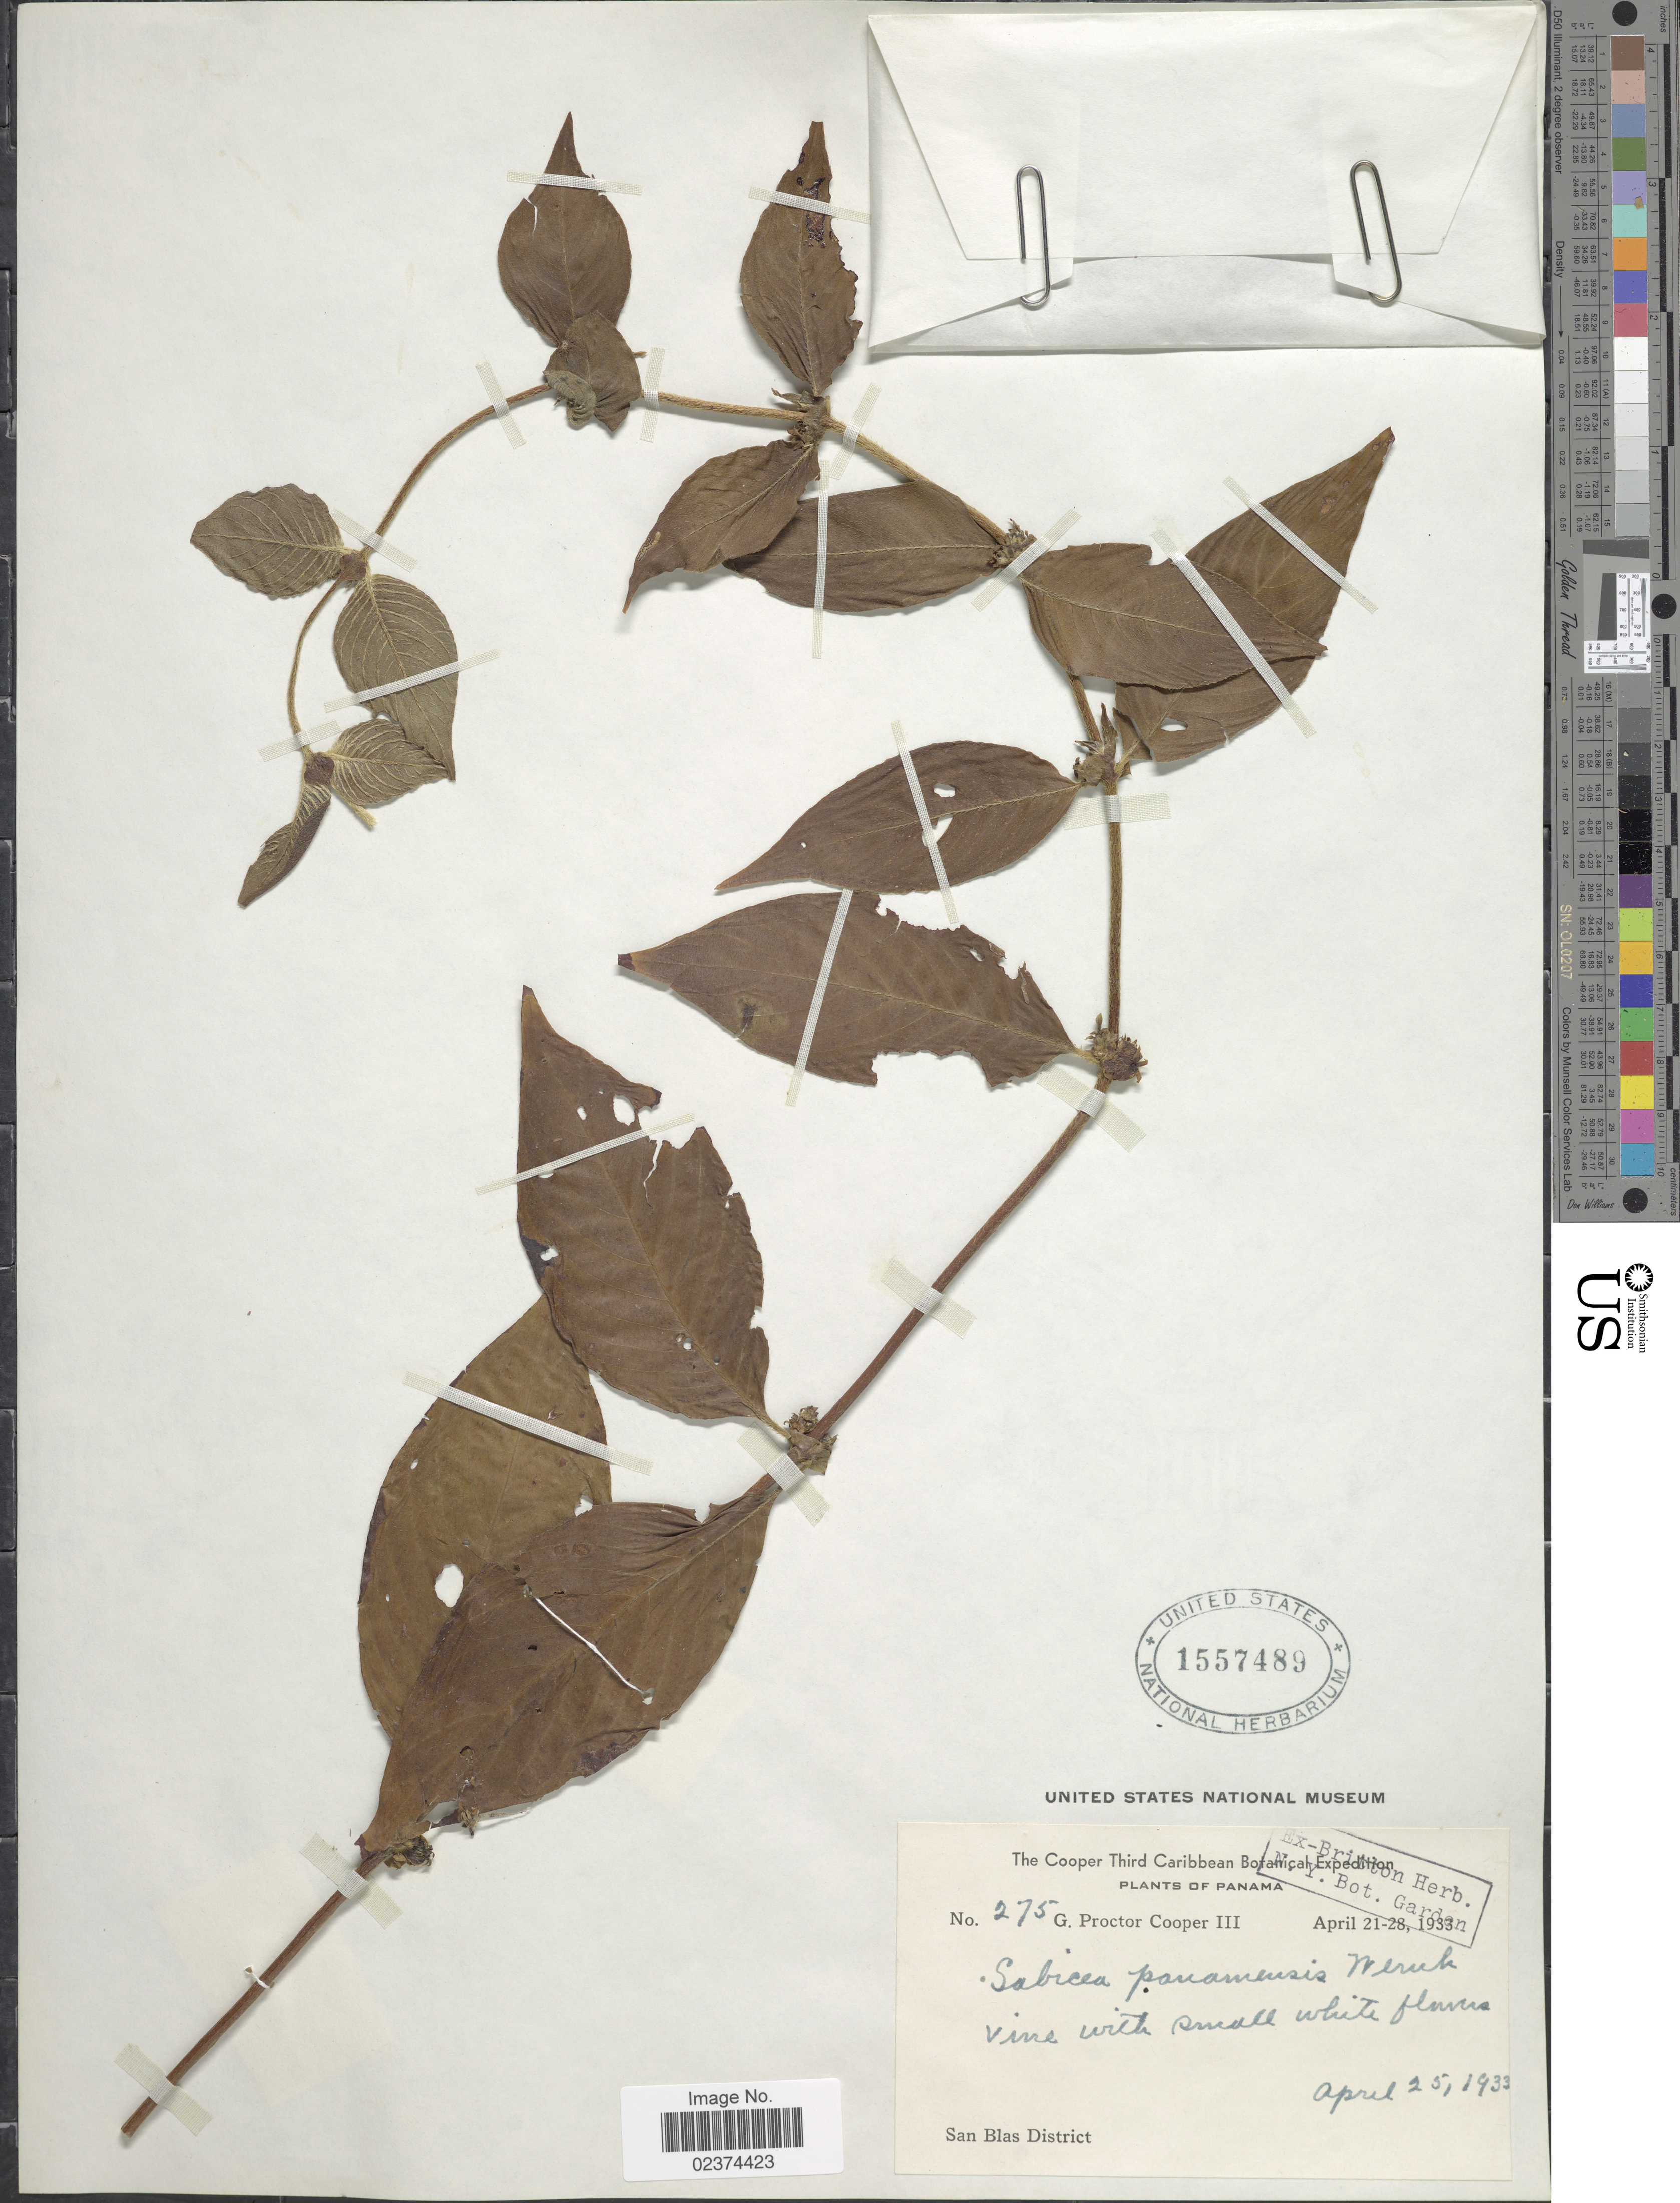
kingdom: Plantae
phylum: Tracheophyta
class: Magnoliopsida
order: Gentianales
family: Rubiaceae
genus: Sabicea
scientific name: Sabicea panamensis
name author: Wernham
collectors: G. Cooper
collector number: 275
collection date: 1933-04-25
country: Panama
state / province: Kuna Yala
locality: San Blas District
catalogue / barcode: US 1557489